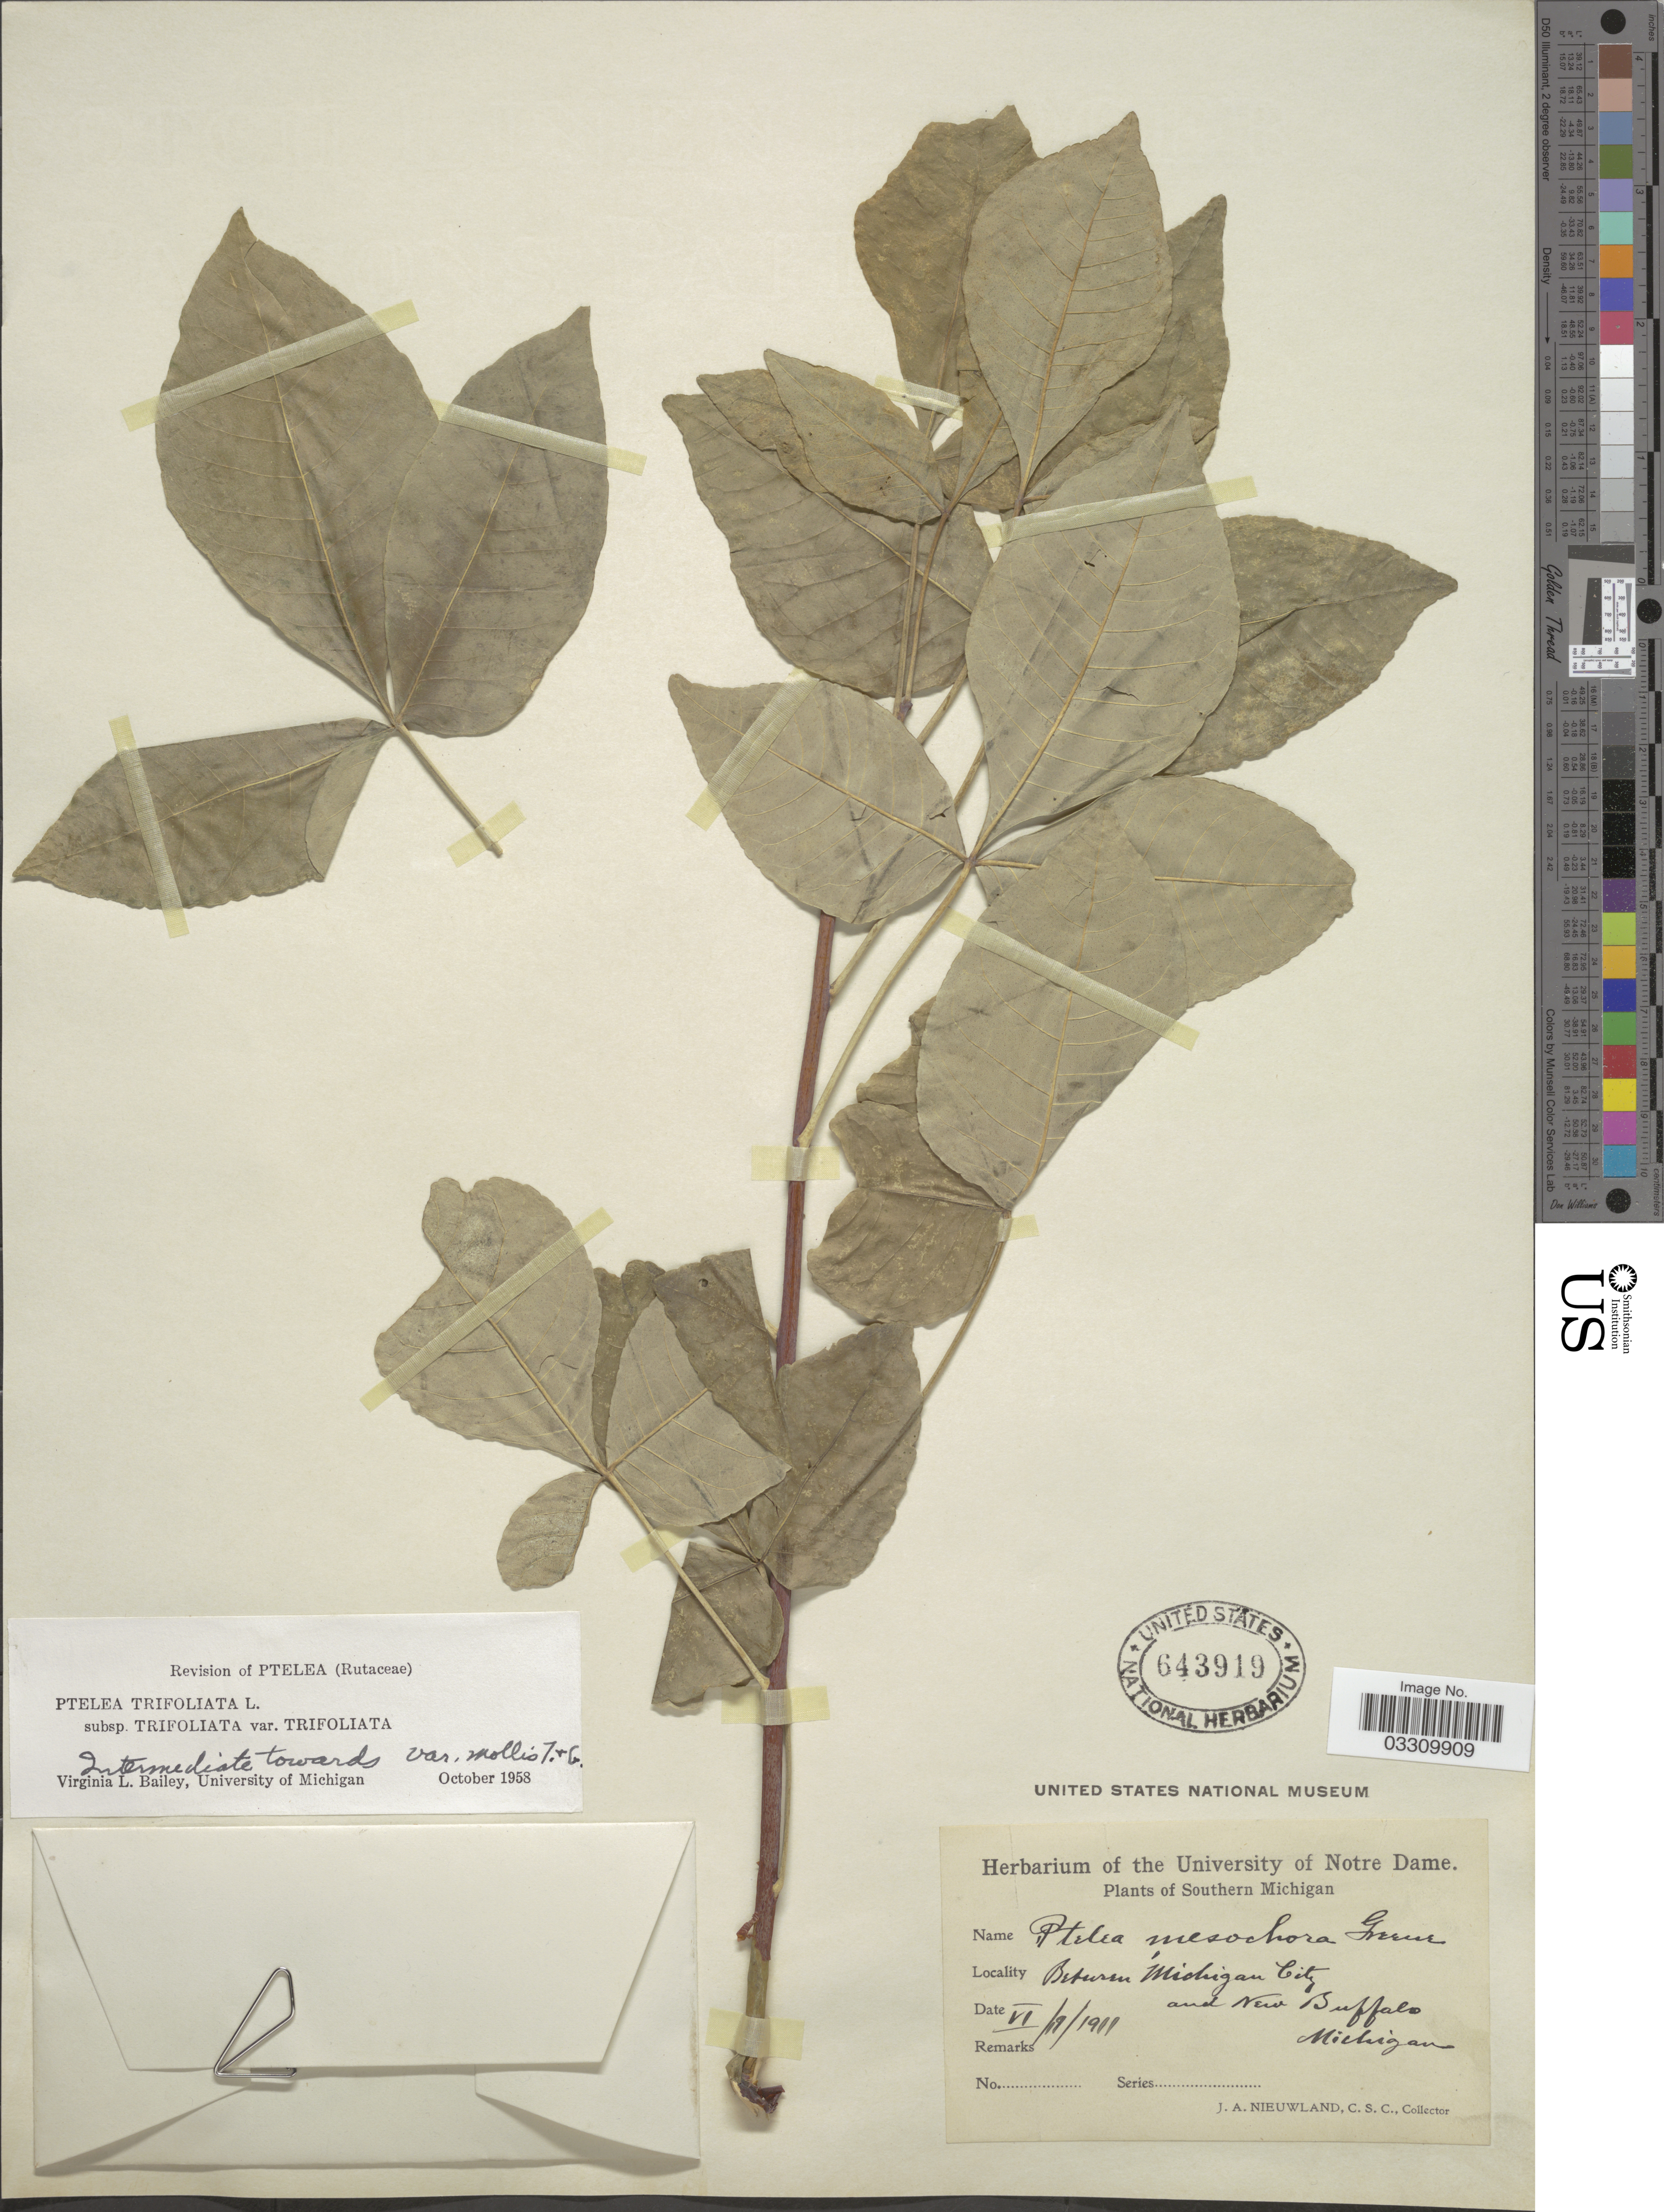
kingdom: Plantae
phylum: Tracheophyta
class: Magnoliopsida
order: Sapindales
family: Rutaceae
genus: Ptelea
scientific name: Ptelea trifoliata var. trifoliata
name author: L.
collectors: J. A. Nieuwland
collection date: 1911-06-19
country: United States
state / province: Michigan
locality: Southern Michigan. Between Michigan City and New Buffalo Michigan.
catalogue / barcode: US 643919